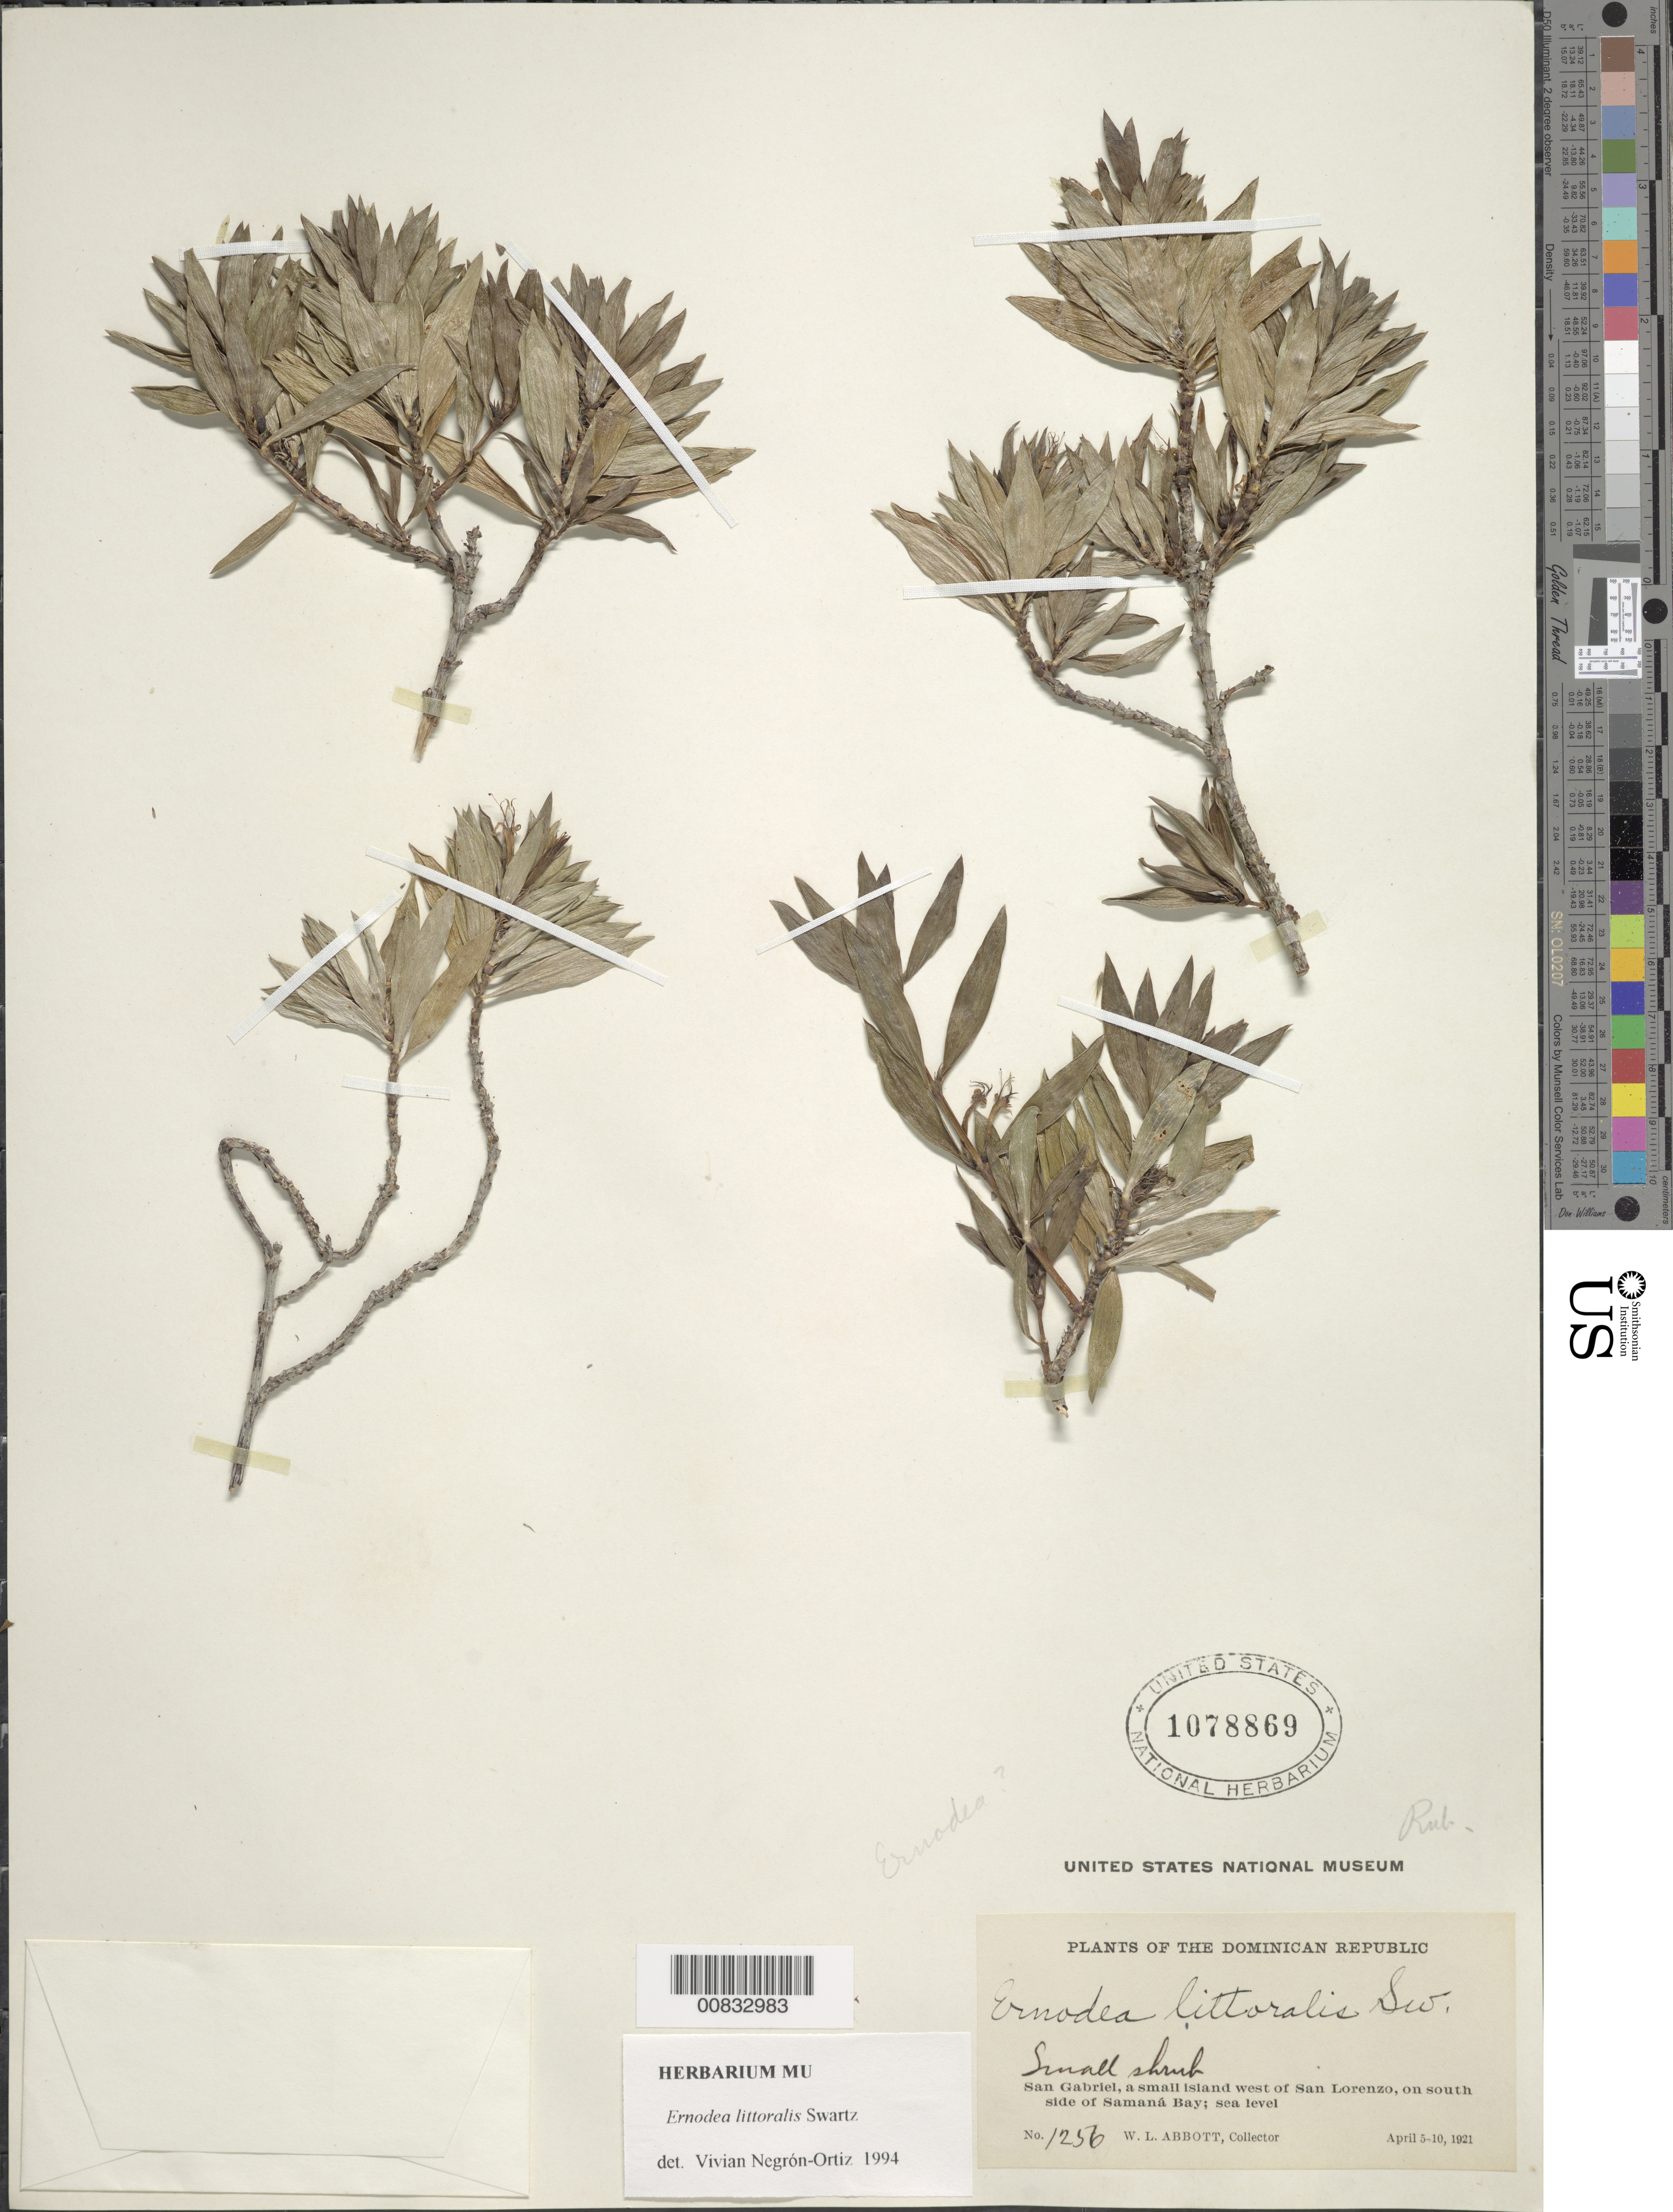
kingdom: Plantae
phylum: Tracheophyta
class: Magnoliopsida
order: Gentianales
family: Rubiaceae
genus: Ernodea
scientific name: Ernodea angusta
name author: Small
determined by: Negrón-Ortiz, V.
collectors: W. L. Abbott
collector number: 1256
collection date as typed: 05 Apr 1921 to 10 Apr 1921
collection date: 1921-04-05/1921-04-10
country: Dominican Republic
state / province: Duarte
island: San Gabriel I.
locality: A small island W of San Lorenzo, on south side of Samaná Bay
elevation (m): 0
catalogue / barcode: US 1078869